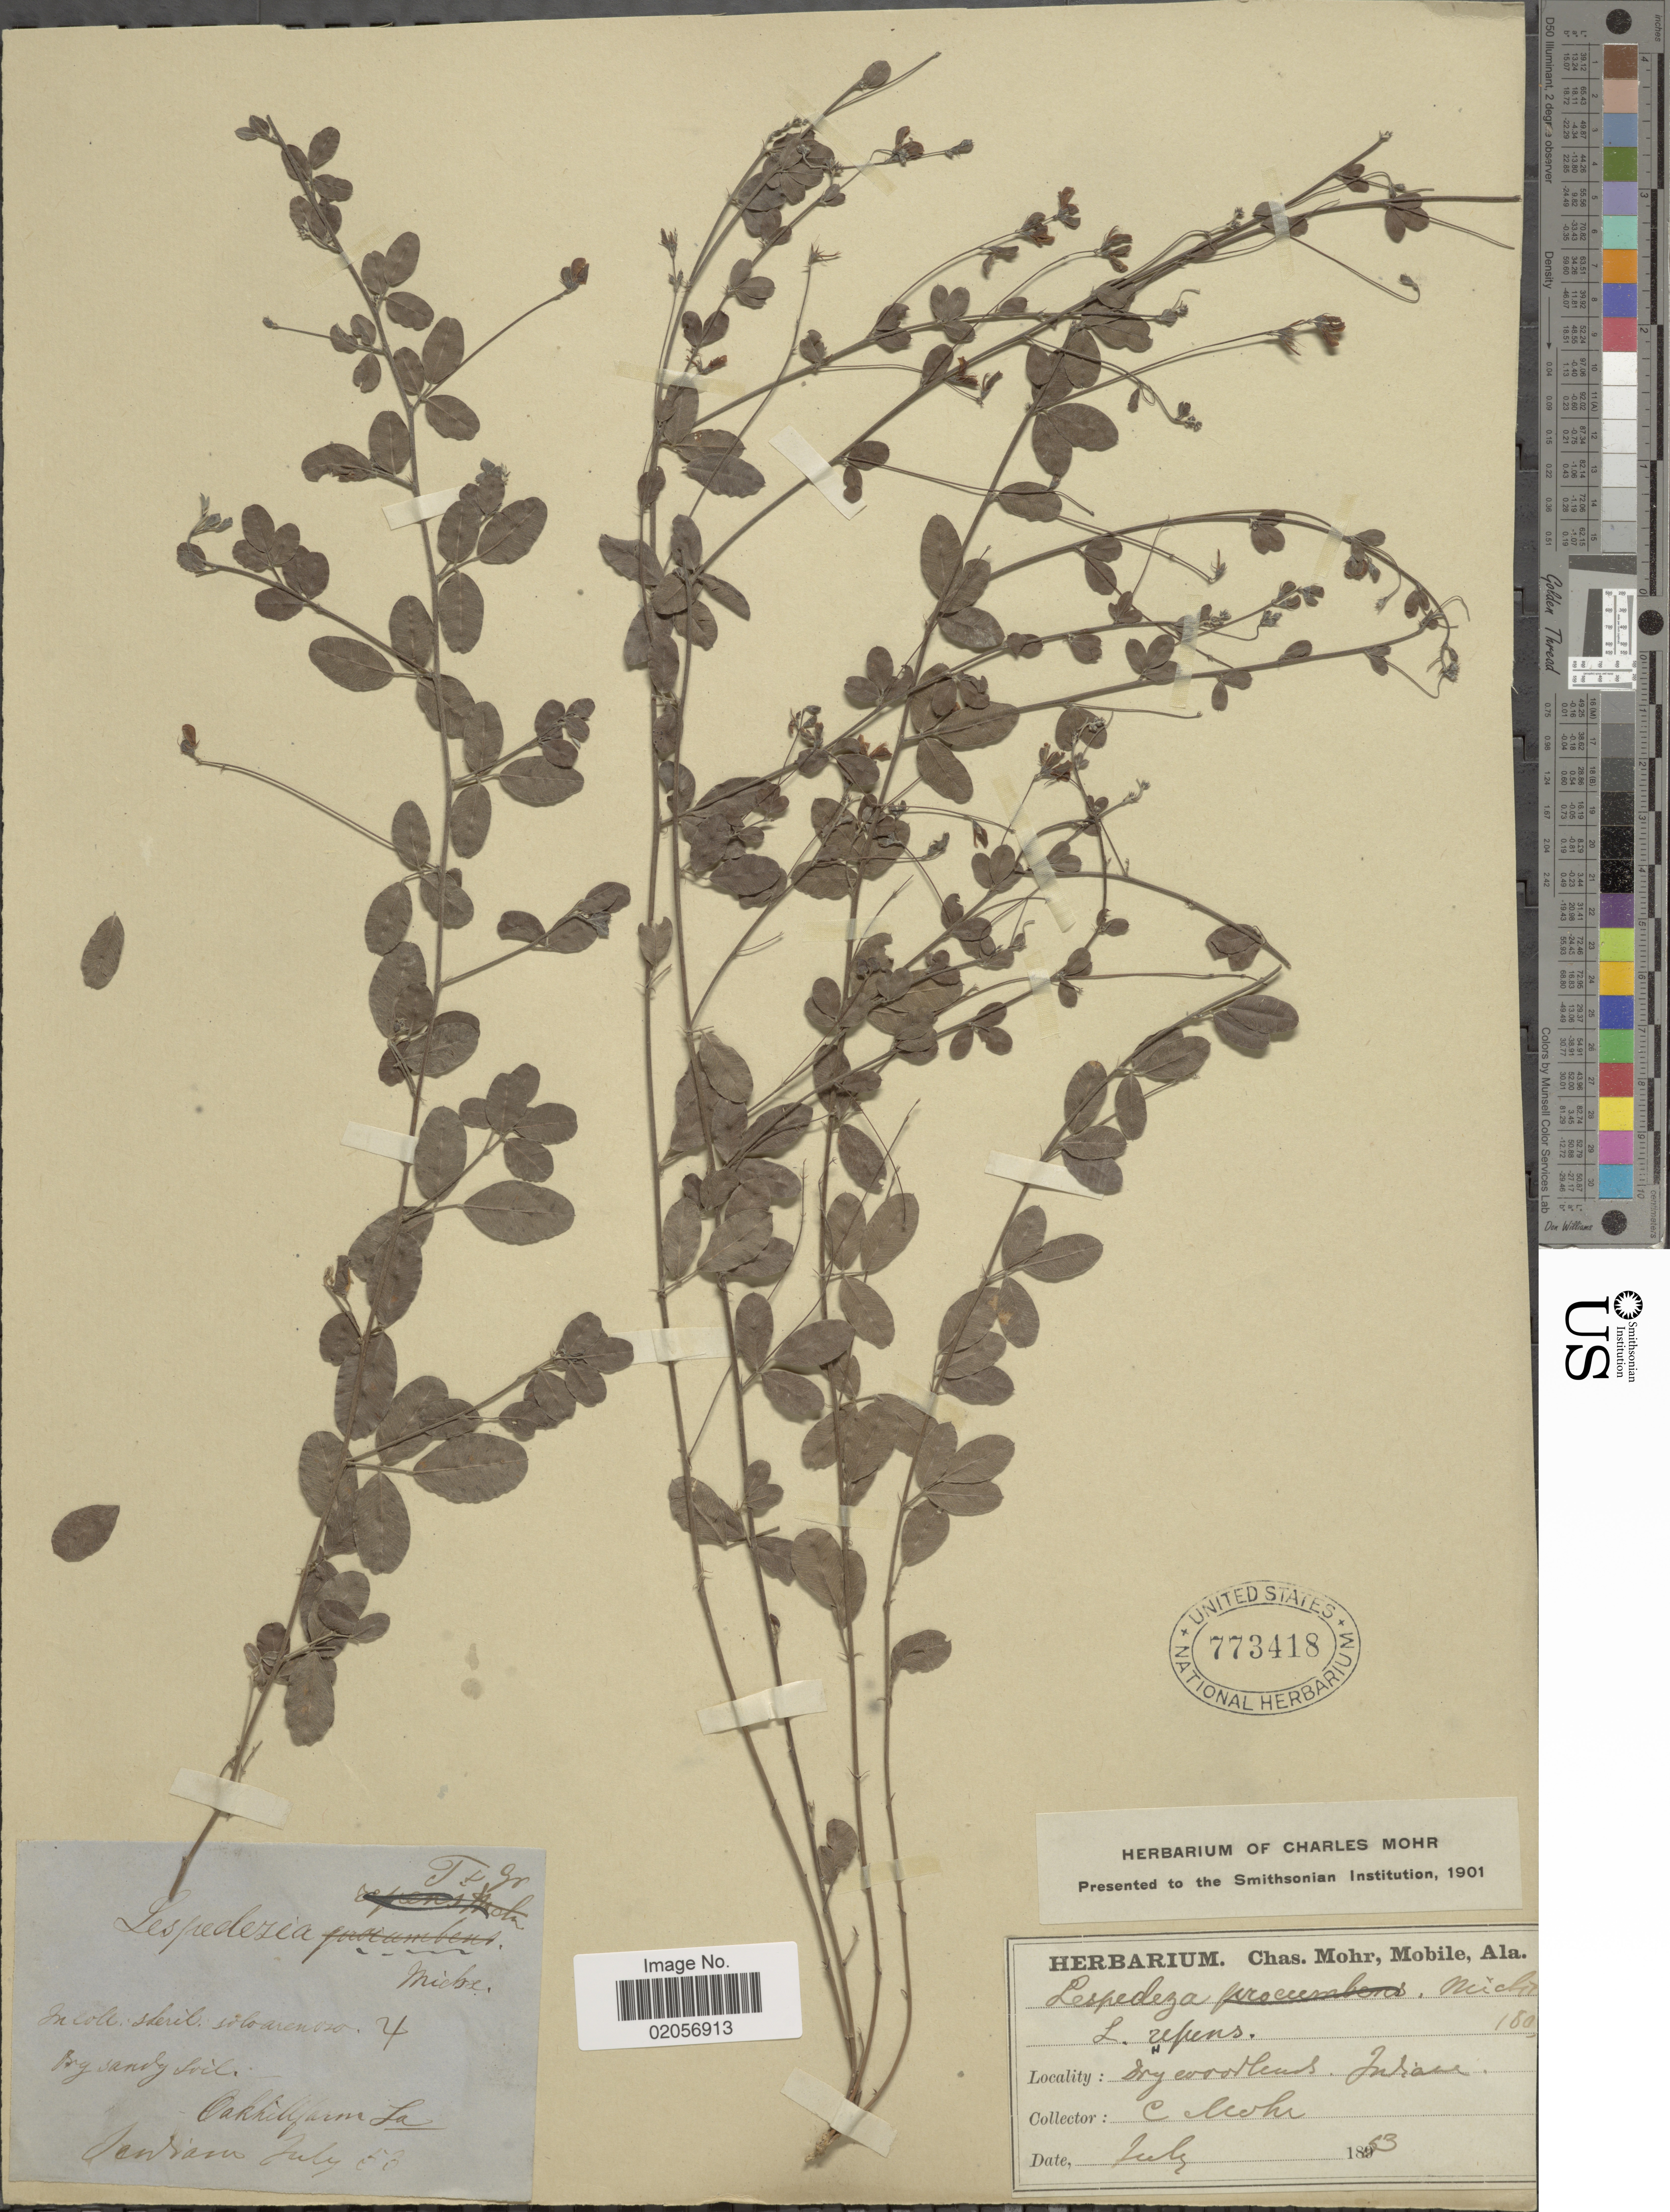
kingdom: Plantae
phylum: Tracheophyta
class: Magnoliopsida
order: Fabales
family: Fabaceae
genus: Lespedeza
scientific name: Lespedeza repens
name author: (L.) W.P.C. Barton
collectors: C. T. Mohr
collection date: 1853-07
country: United States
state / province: Louisiana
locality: Oak hill farm, La. Dry woodlands, Juliane.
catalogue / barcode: US 773418